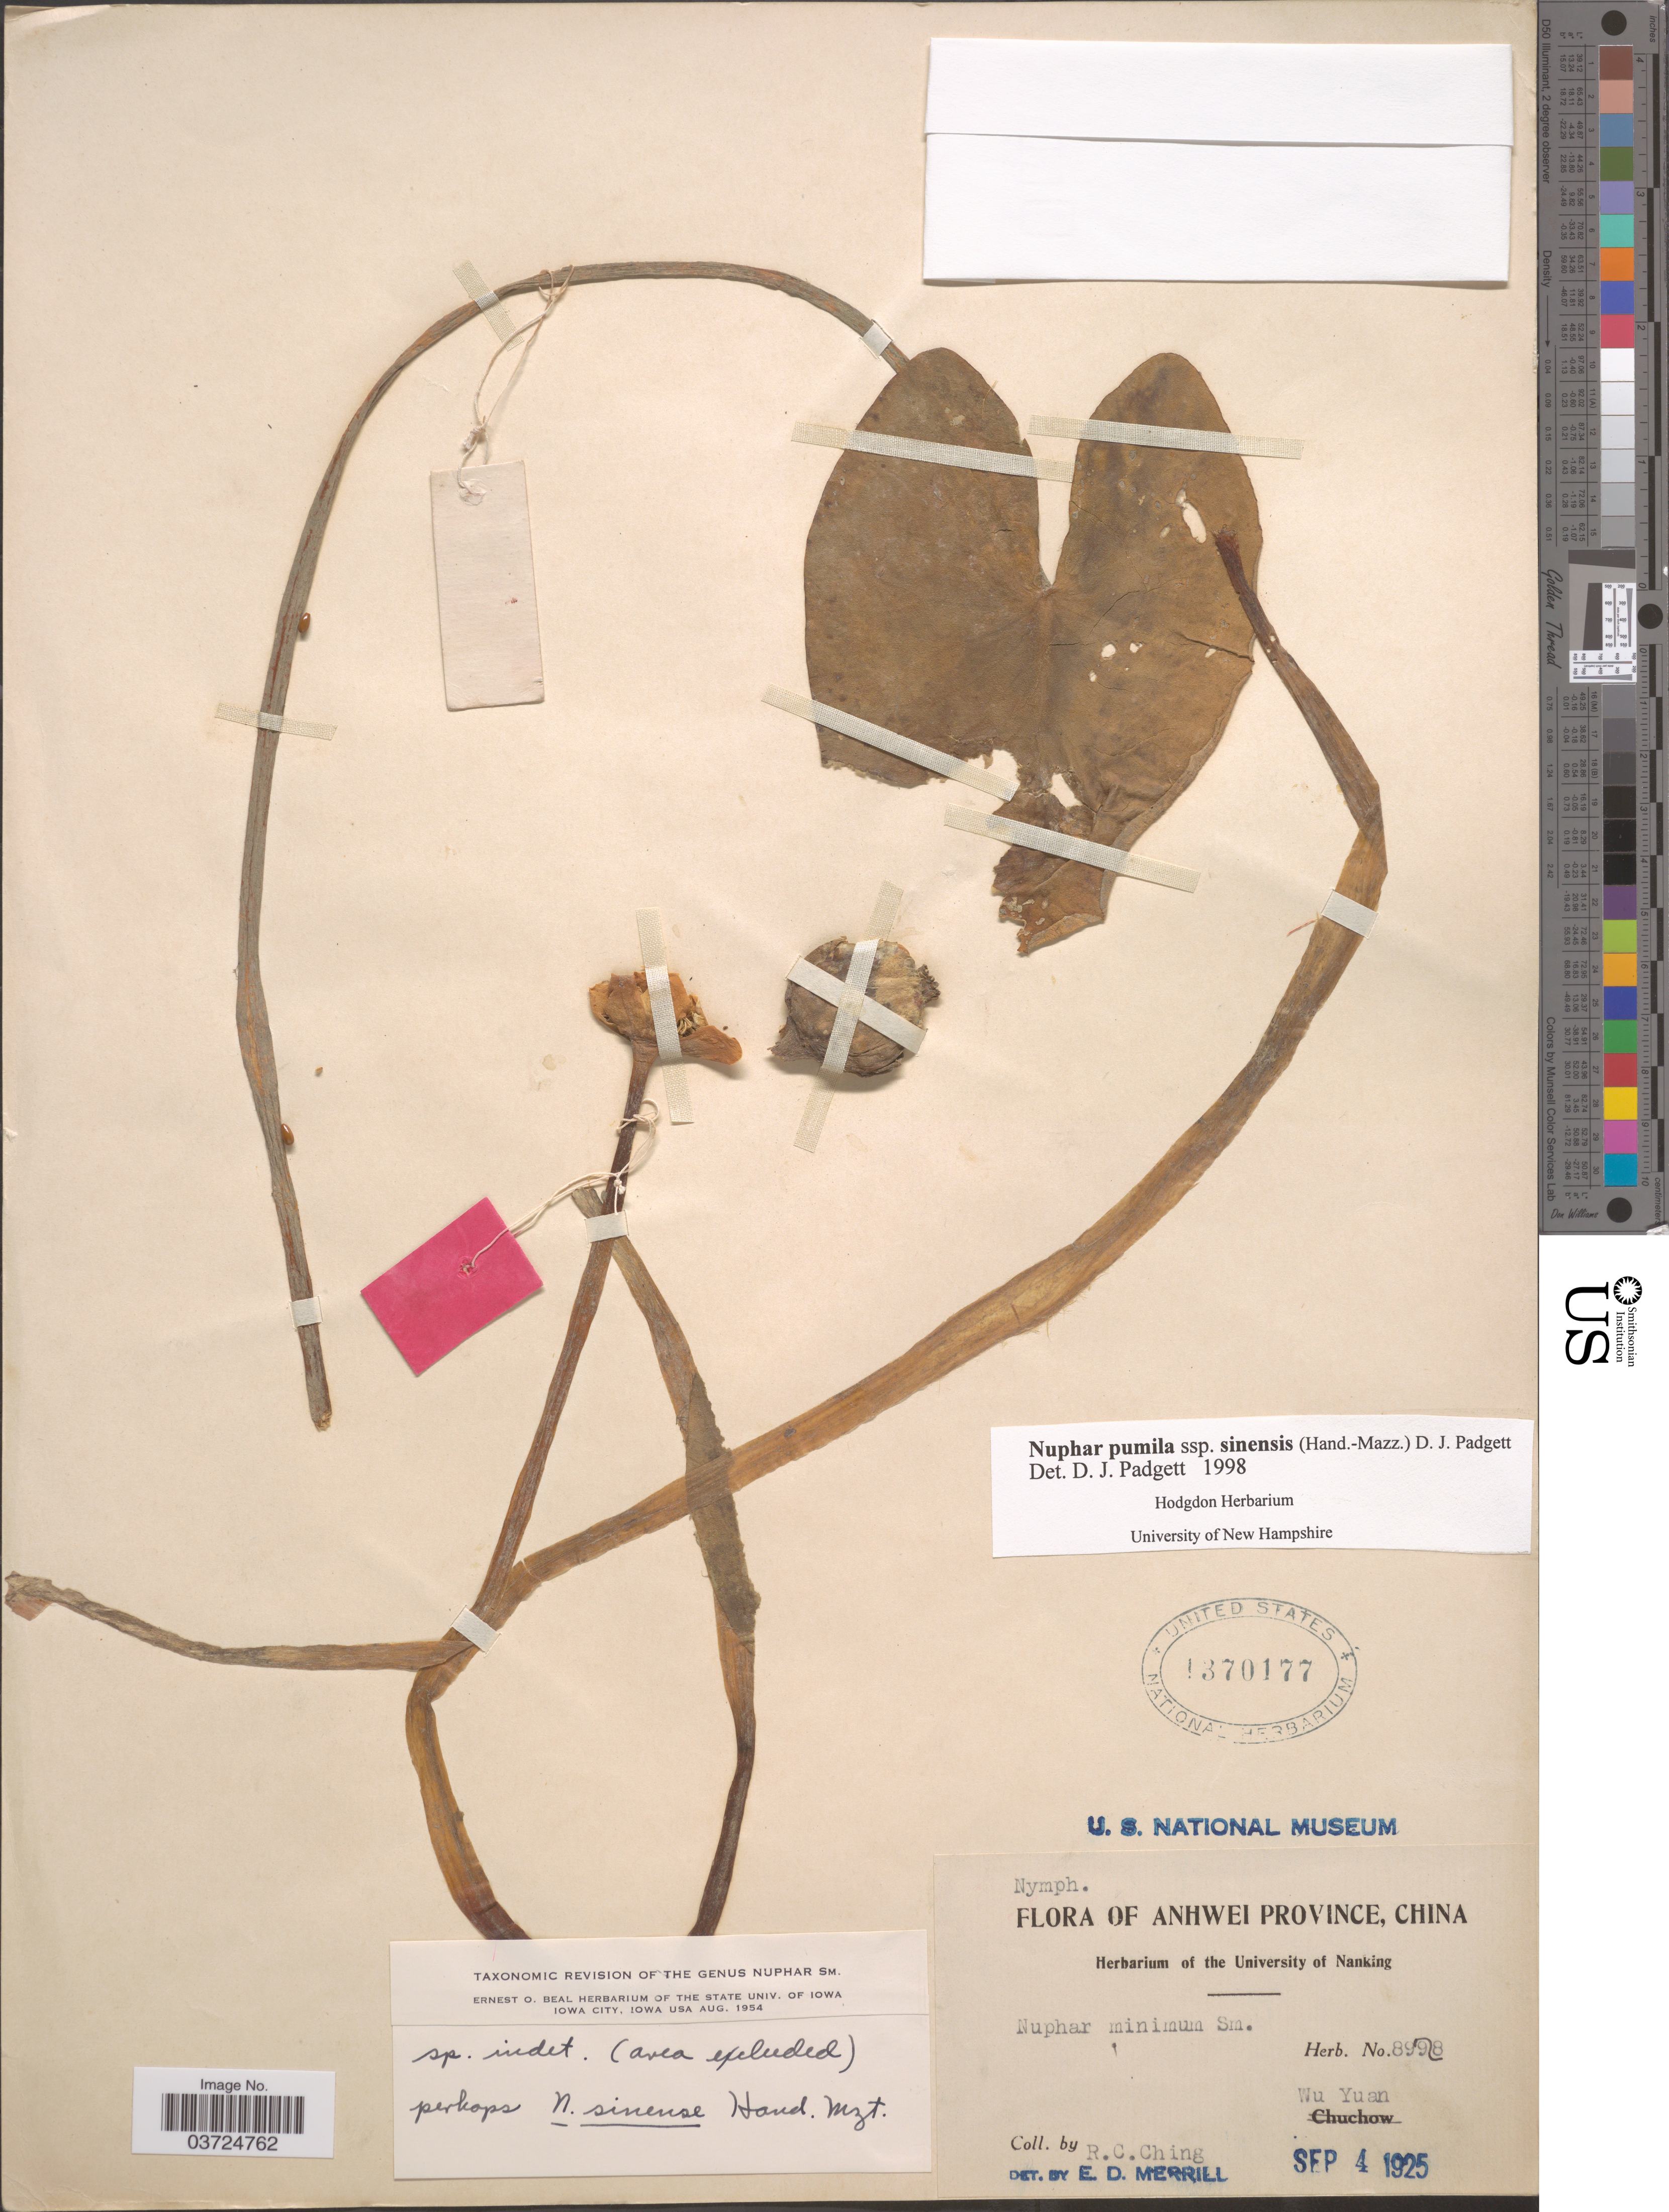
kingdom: Plantae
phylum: Tracheophyta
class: Magnoliopsida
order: Nymphaeales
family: Nymphaeaceae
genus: Nuphar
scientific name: Nuphar pumila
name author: (Timm) DC.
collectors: R. C. Ching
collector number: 89928*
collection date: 1925-09-04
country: China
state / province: Anhui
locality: Anhwei Province. Wu Yuan.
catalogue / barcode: US 1370177